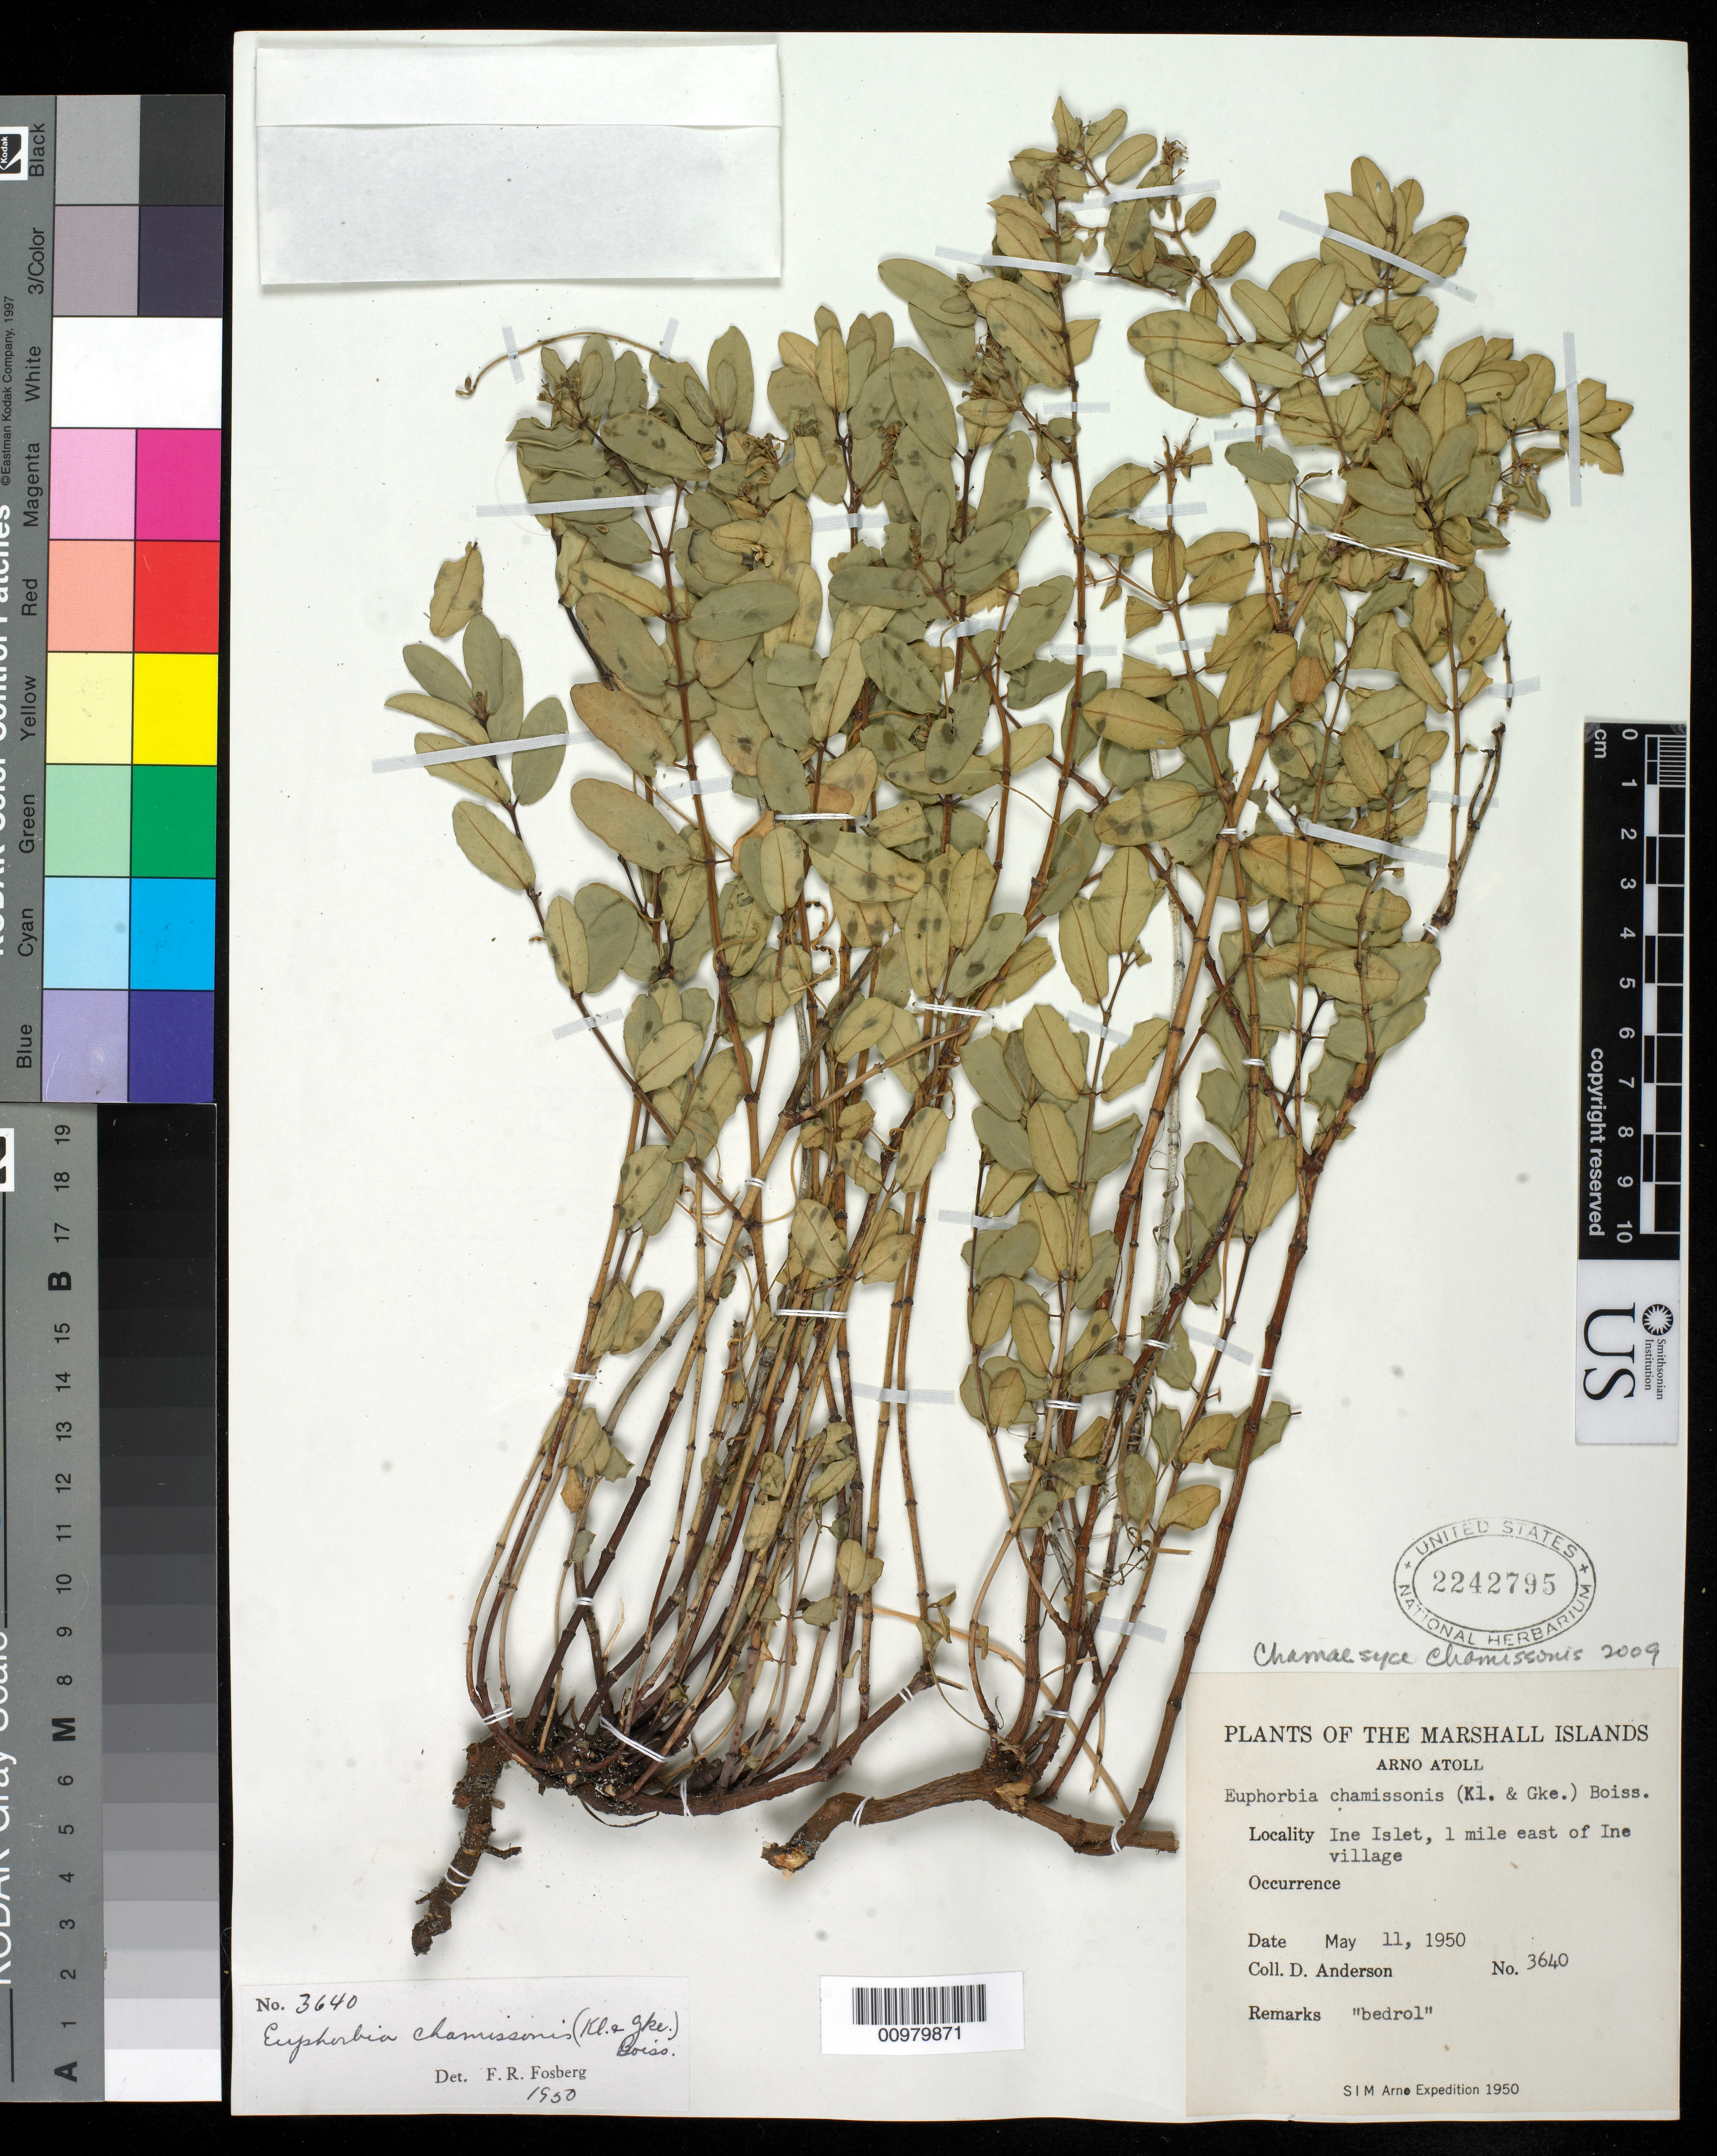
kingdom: Plantae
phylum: Tracheophyta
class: Magnoliopsida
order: Malpighiales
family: Euphorbiaceae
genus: Euphorbia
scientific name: Euphorbia chamissonis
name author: (Klotzsch ex Klotzsch & Garcke) Boiss.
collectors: D. Anderson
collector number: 3640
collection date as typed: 11 May 1950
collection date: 1950-05-11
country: Marshall Islands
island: Arno Atoll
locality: Ine Inlet, E of Ine Village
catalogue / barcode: US 2242795